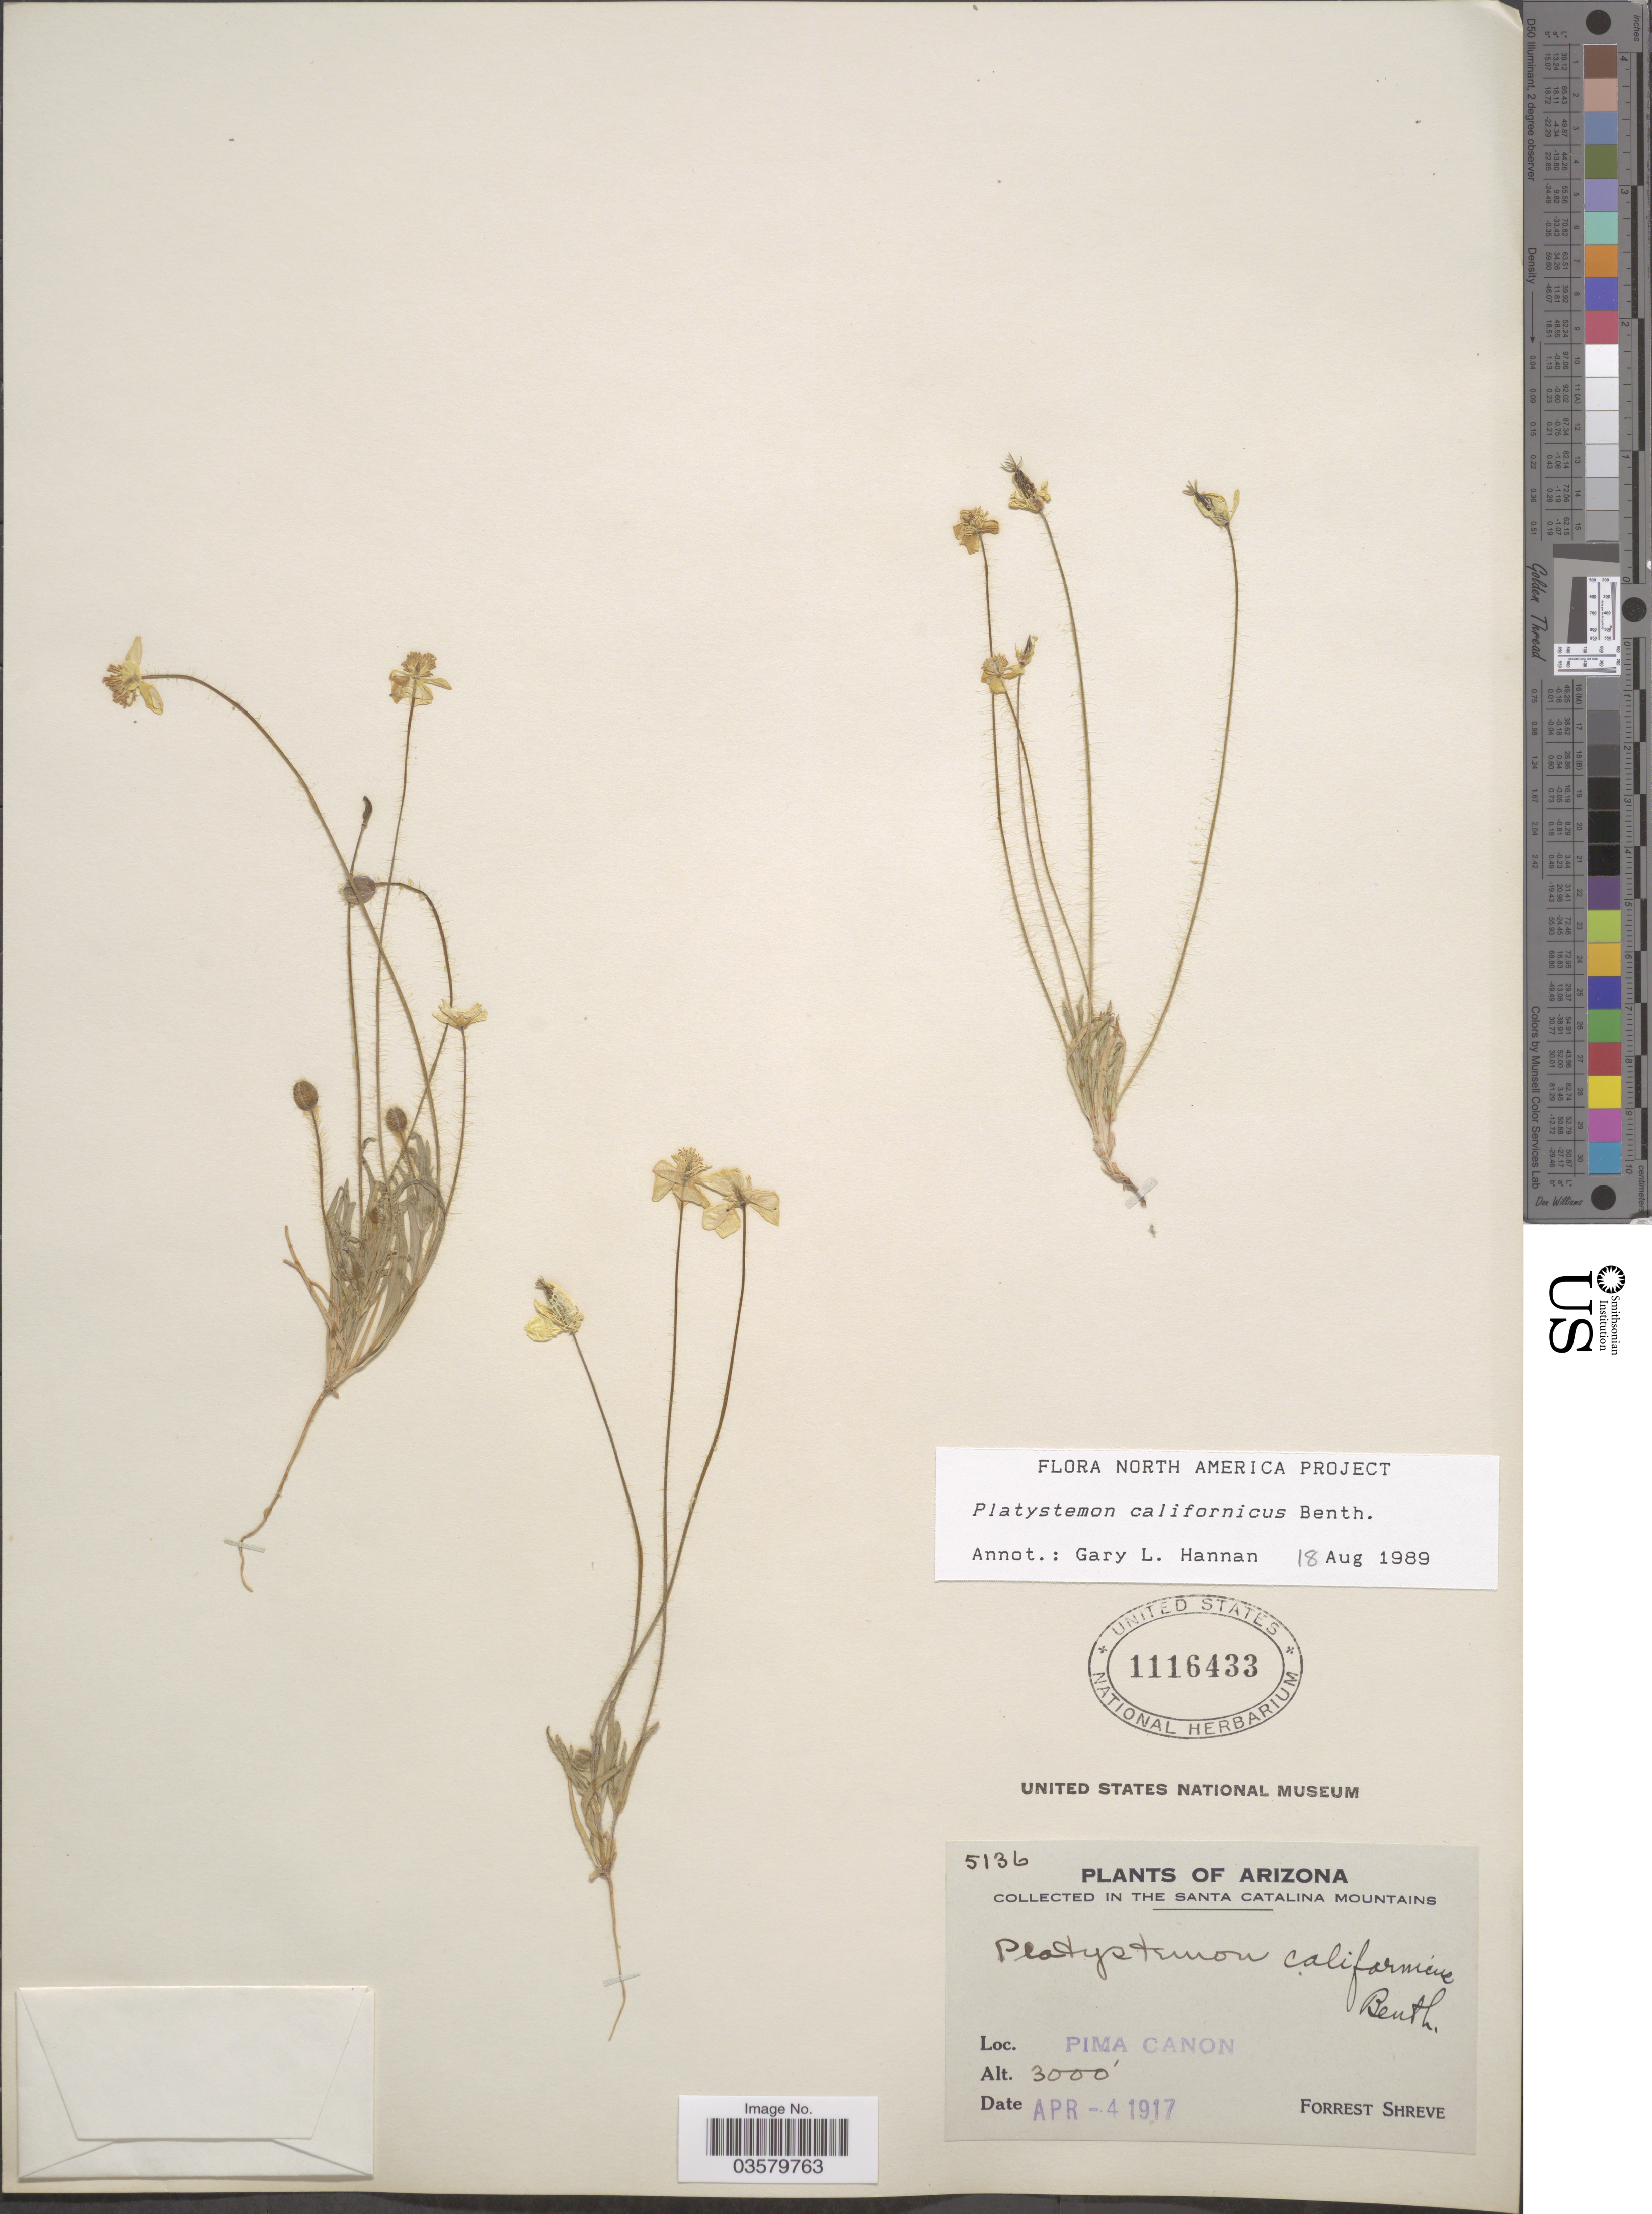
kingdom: Plantae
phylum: Tracheophyta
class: Magnoliopsida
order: Ranunculales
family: Papaveraceae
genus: Platystemon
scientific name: Platystemon californicus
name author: Benth.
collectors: F. Shreve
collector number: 5136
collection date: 1917-04-04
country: United States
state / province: Arizona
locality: In the Santa Catalina Mountains. Pima Canon.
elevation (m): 914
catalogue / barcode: US 1116433